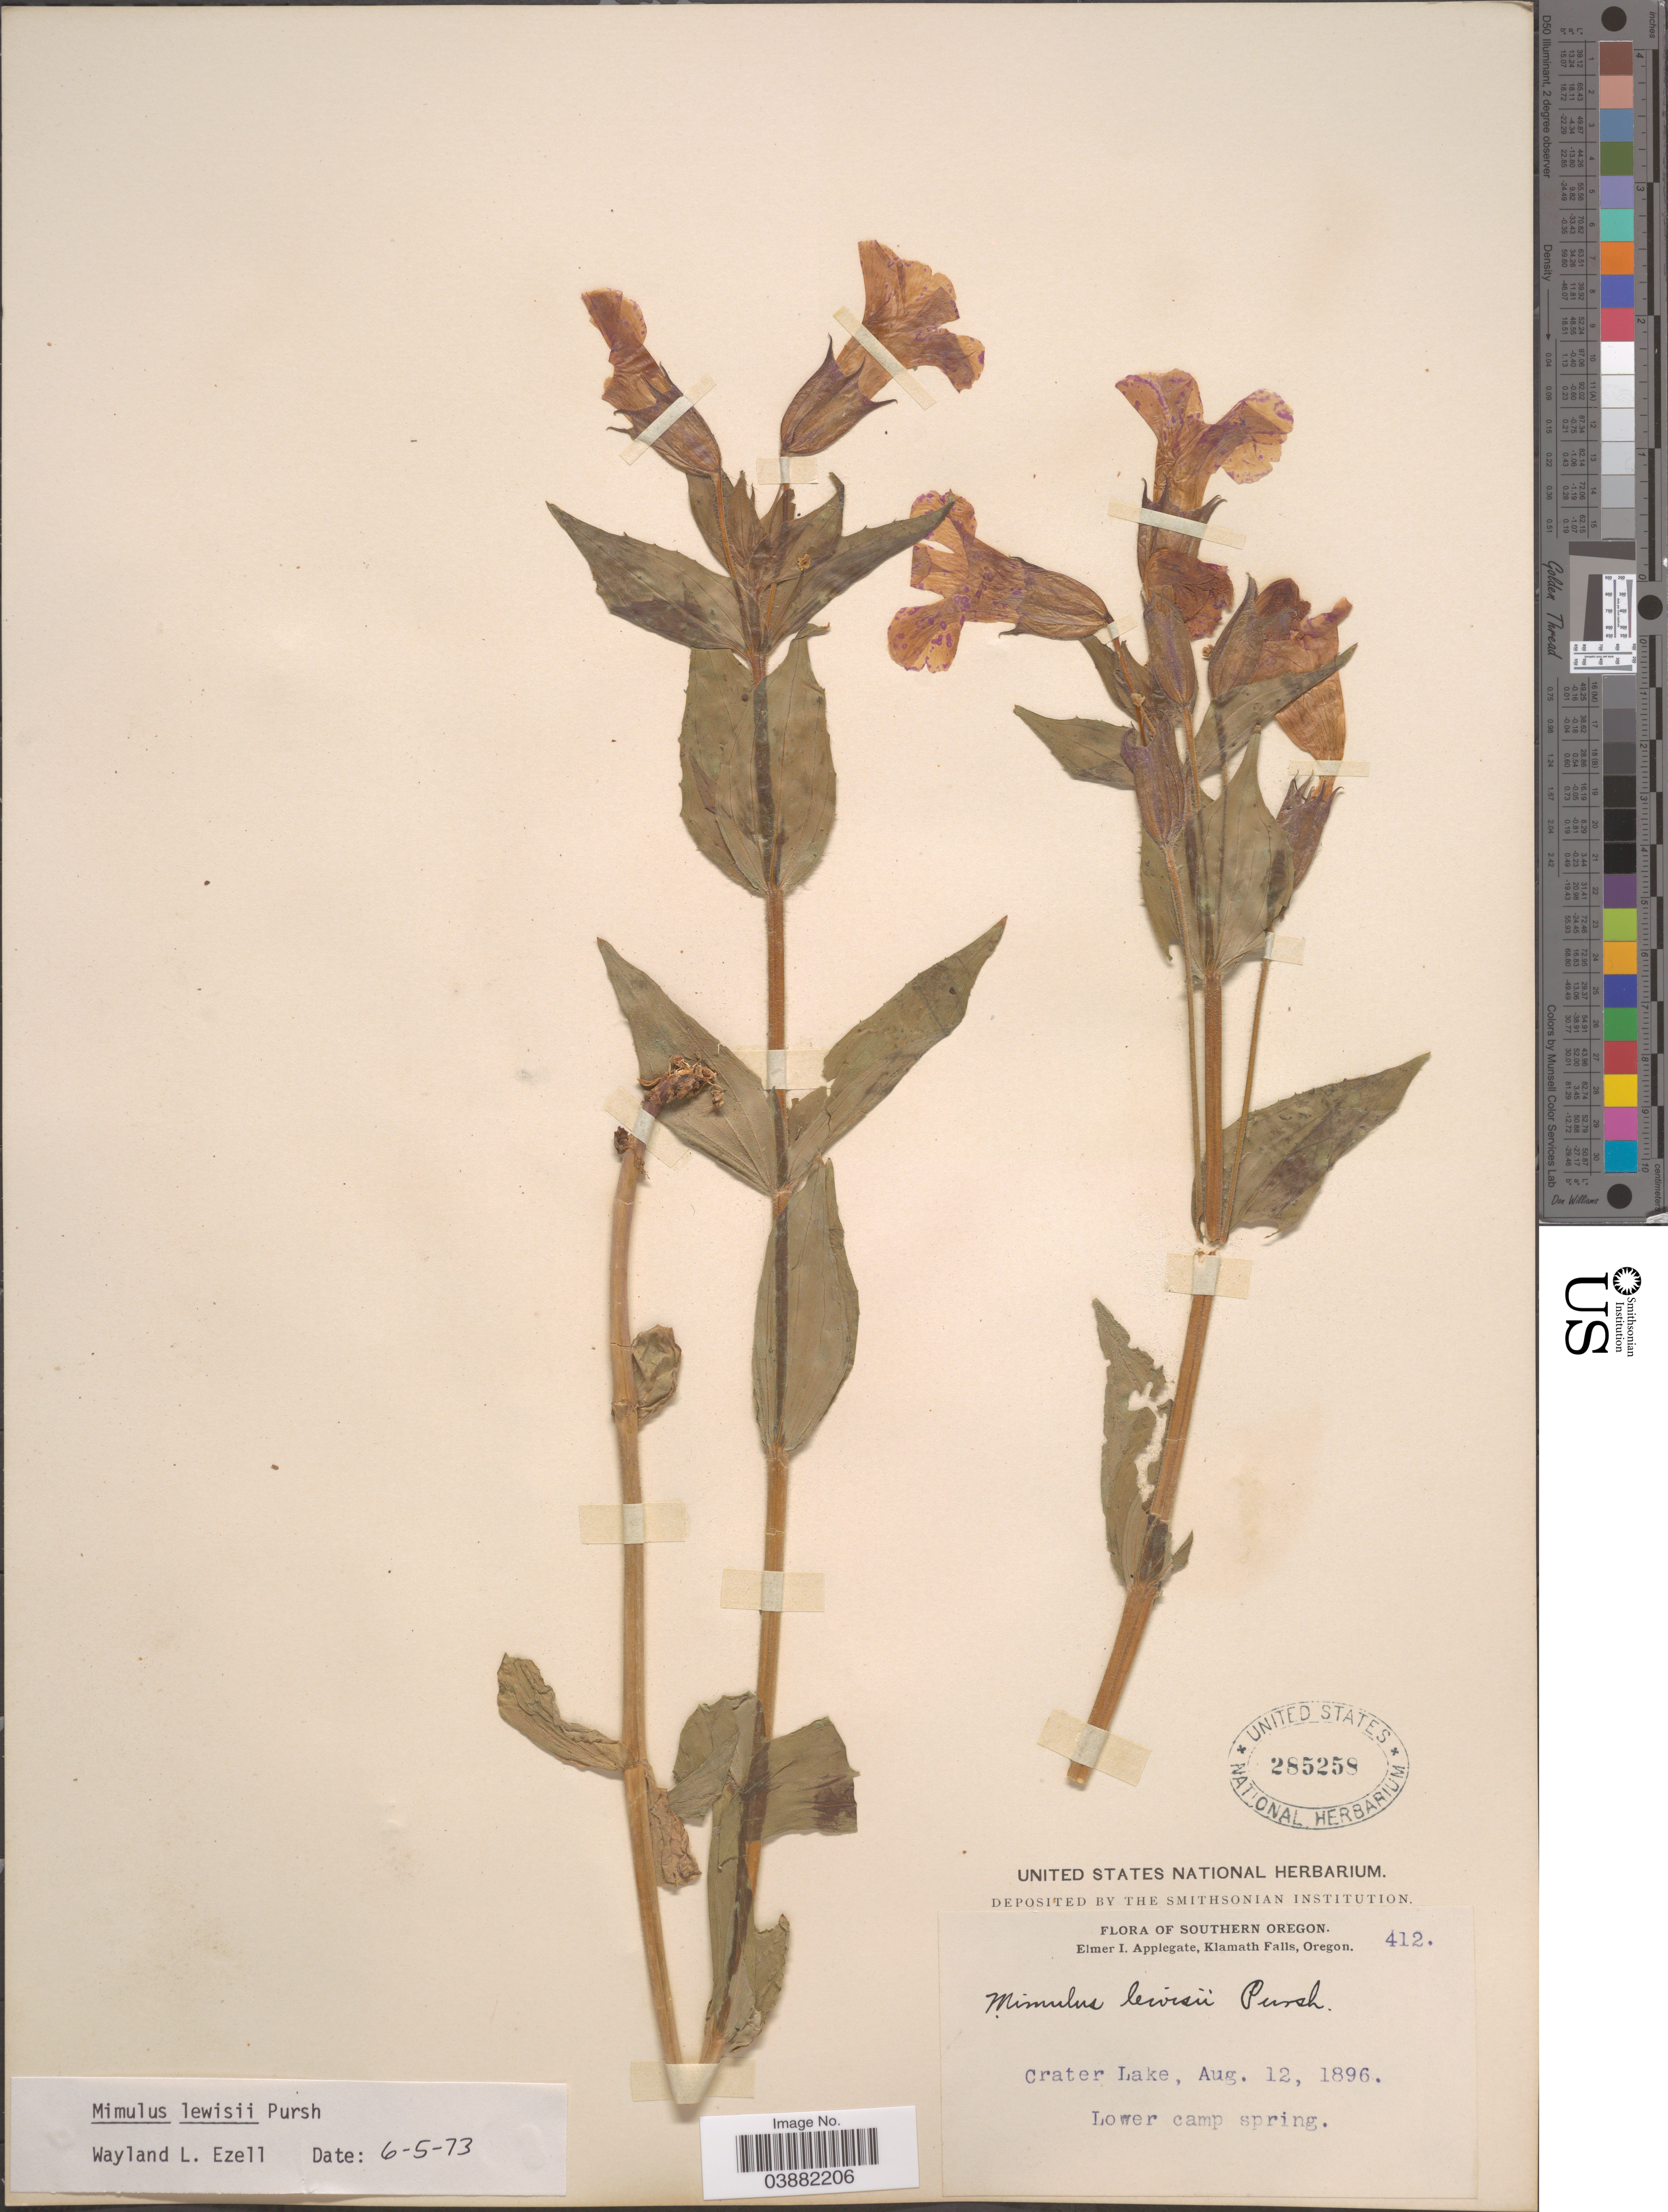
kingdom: Plantae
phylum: Tracheophyta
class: Magnoliopsida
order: Lamiales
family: Phrymaceae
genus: Mimulus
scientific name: Mimulus lewisii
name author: Pursh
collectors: E. I. Applegate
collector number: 412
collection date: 1896-08-12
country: United States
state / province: Oregon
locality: Southern Oregon. Crater Lake.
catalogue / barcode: US 285258